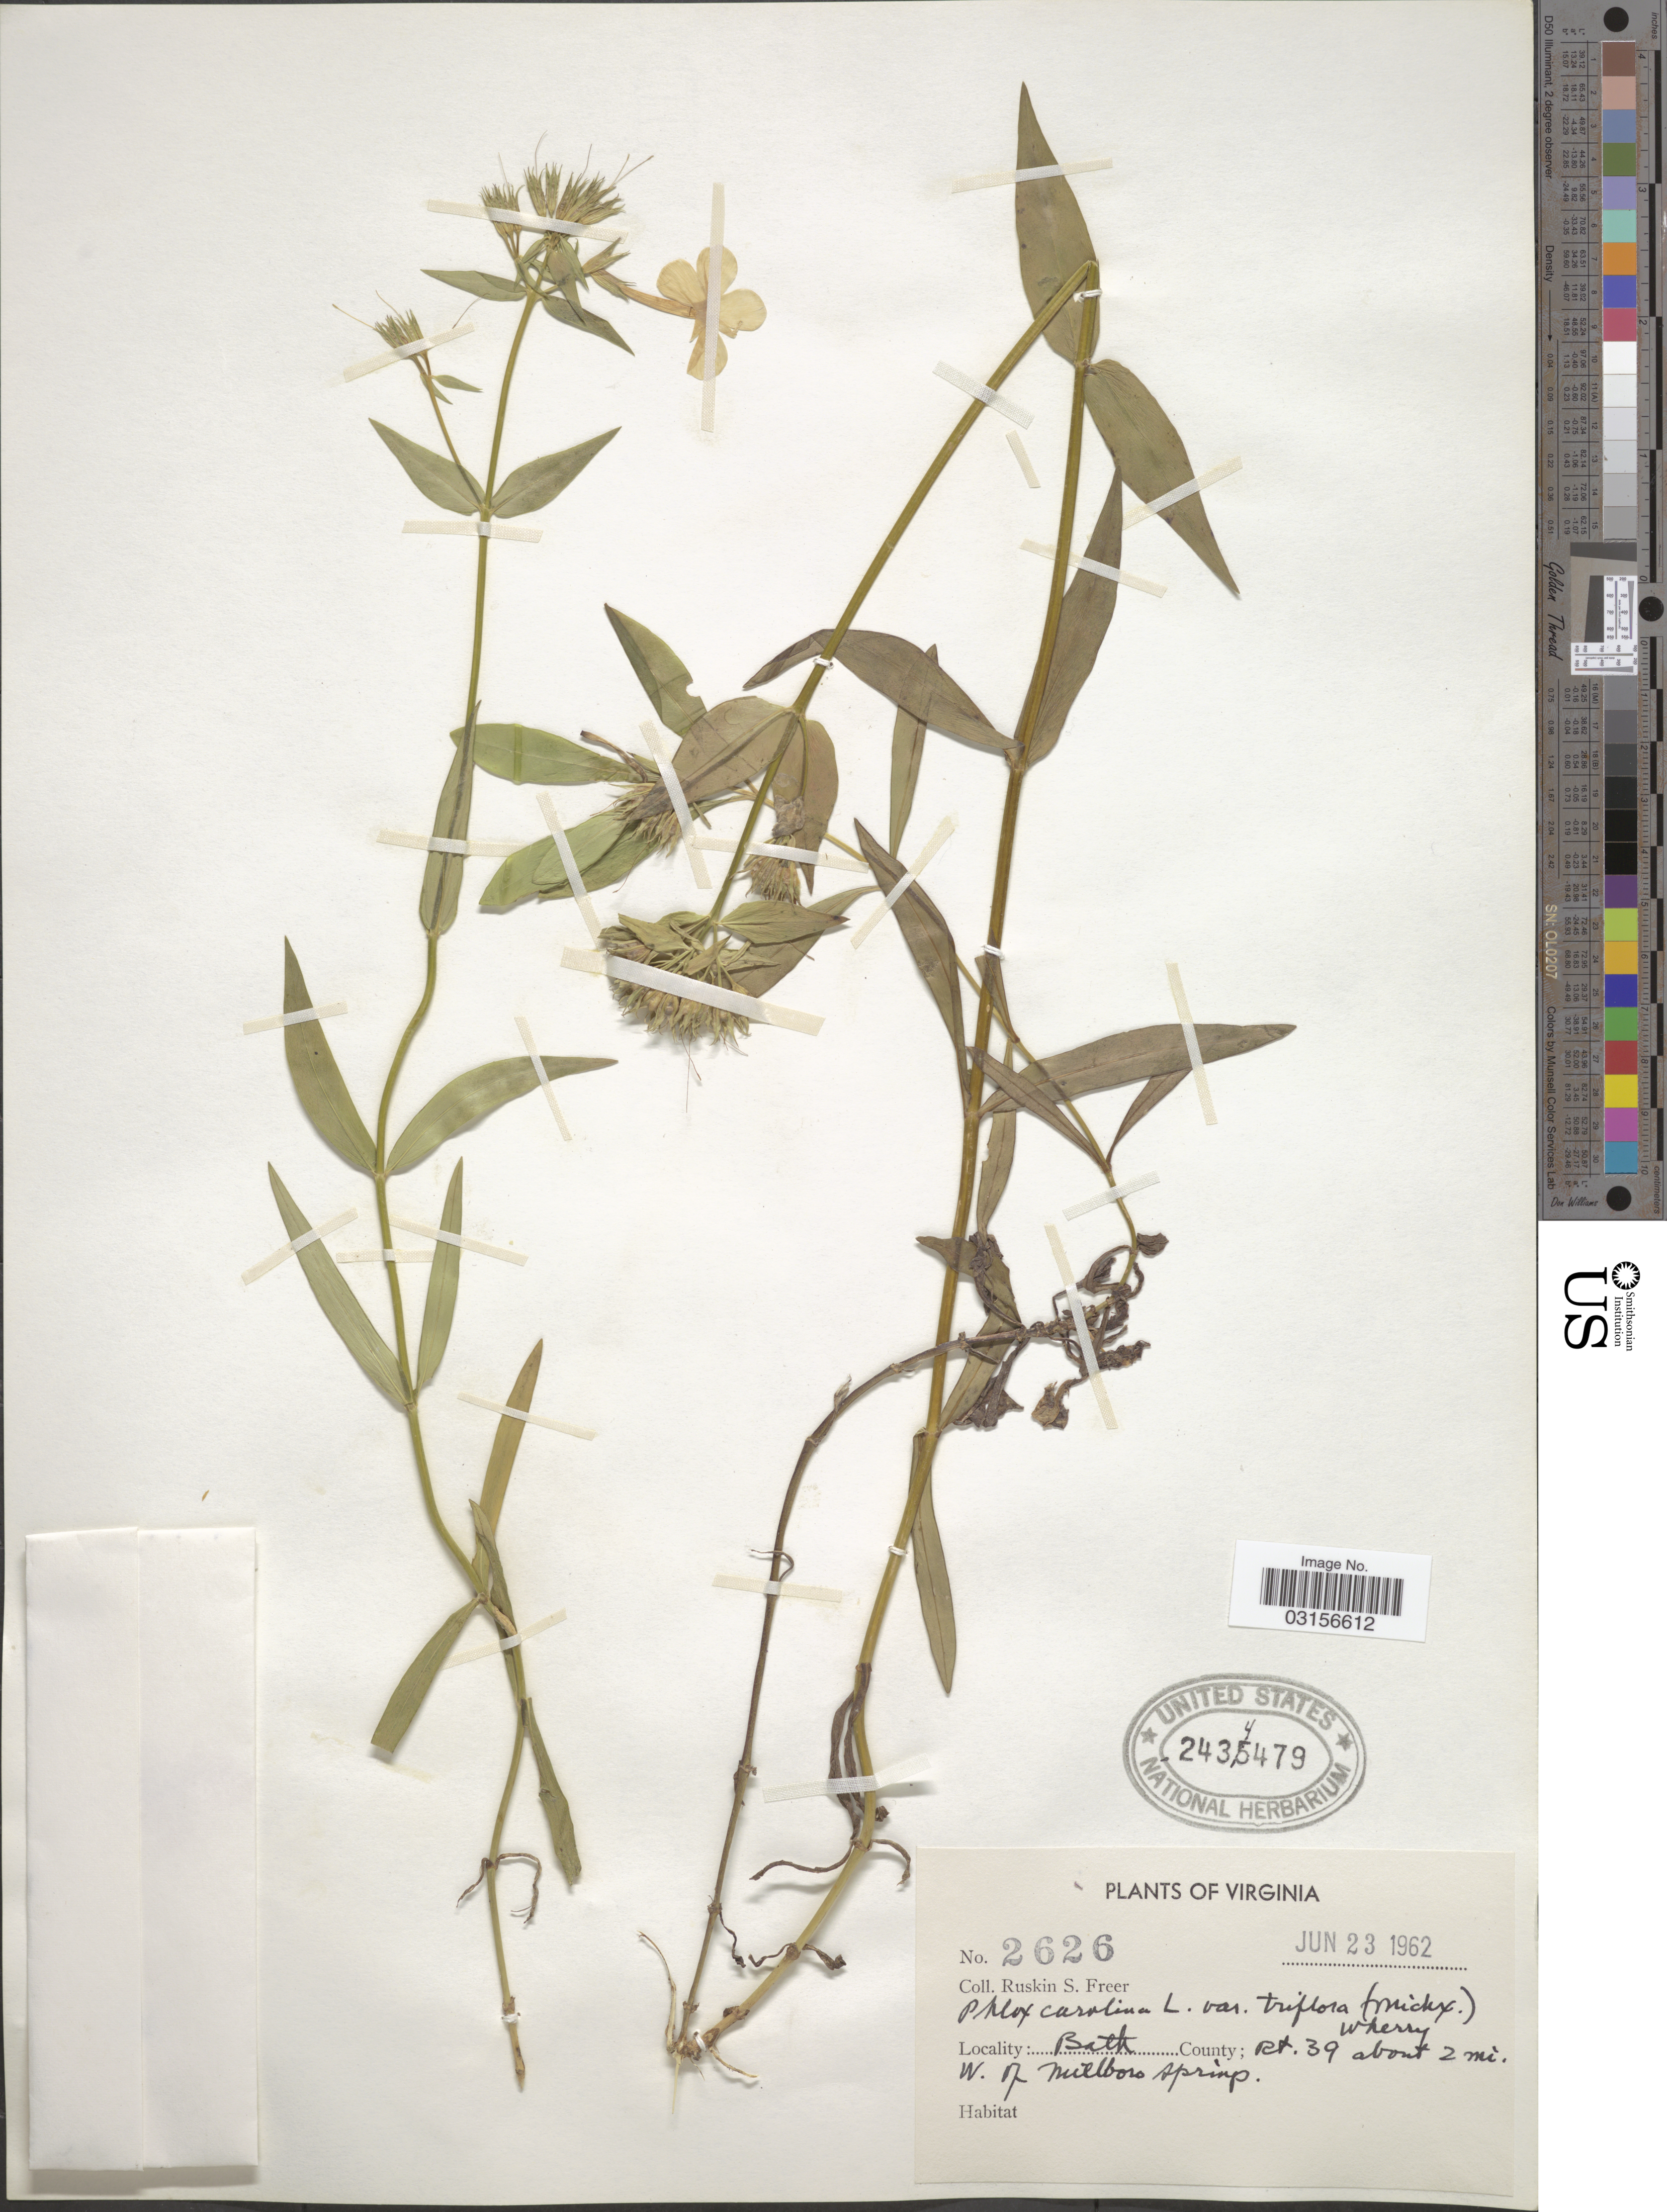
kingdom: Plantae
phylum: Tracheophyta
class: Magnoliopsida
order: Ericales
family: Polemoniaceae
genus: Phlox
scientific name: Phlox carolina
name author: L.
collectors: R. Freer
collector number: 2626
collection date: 1962-06-23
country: United States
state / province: Virginia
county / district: Bath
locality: Bath County; Rt. 39 about 2 mi. W. of Milboro Springs.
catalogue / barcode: US 2434479